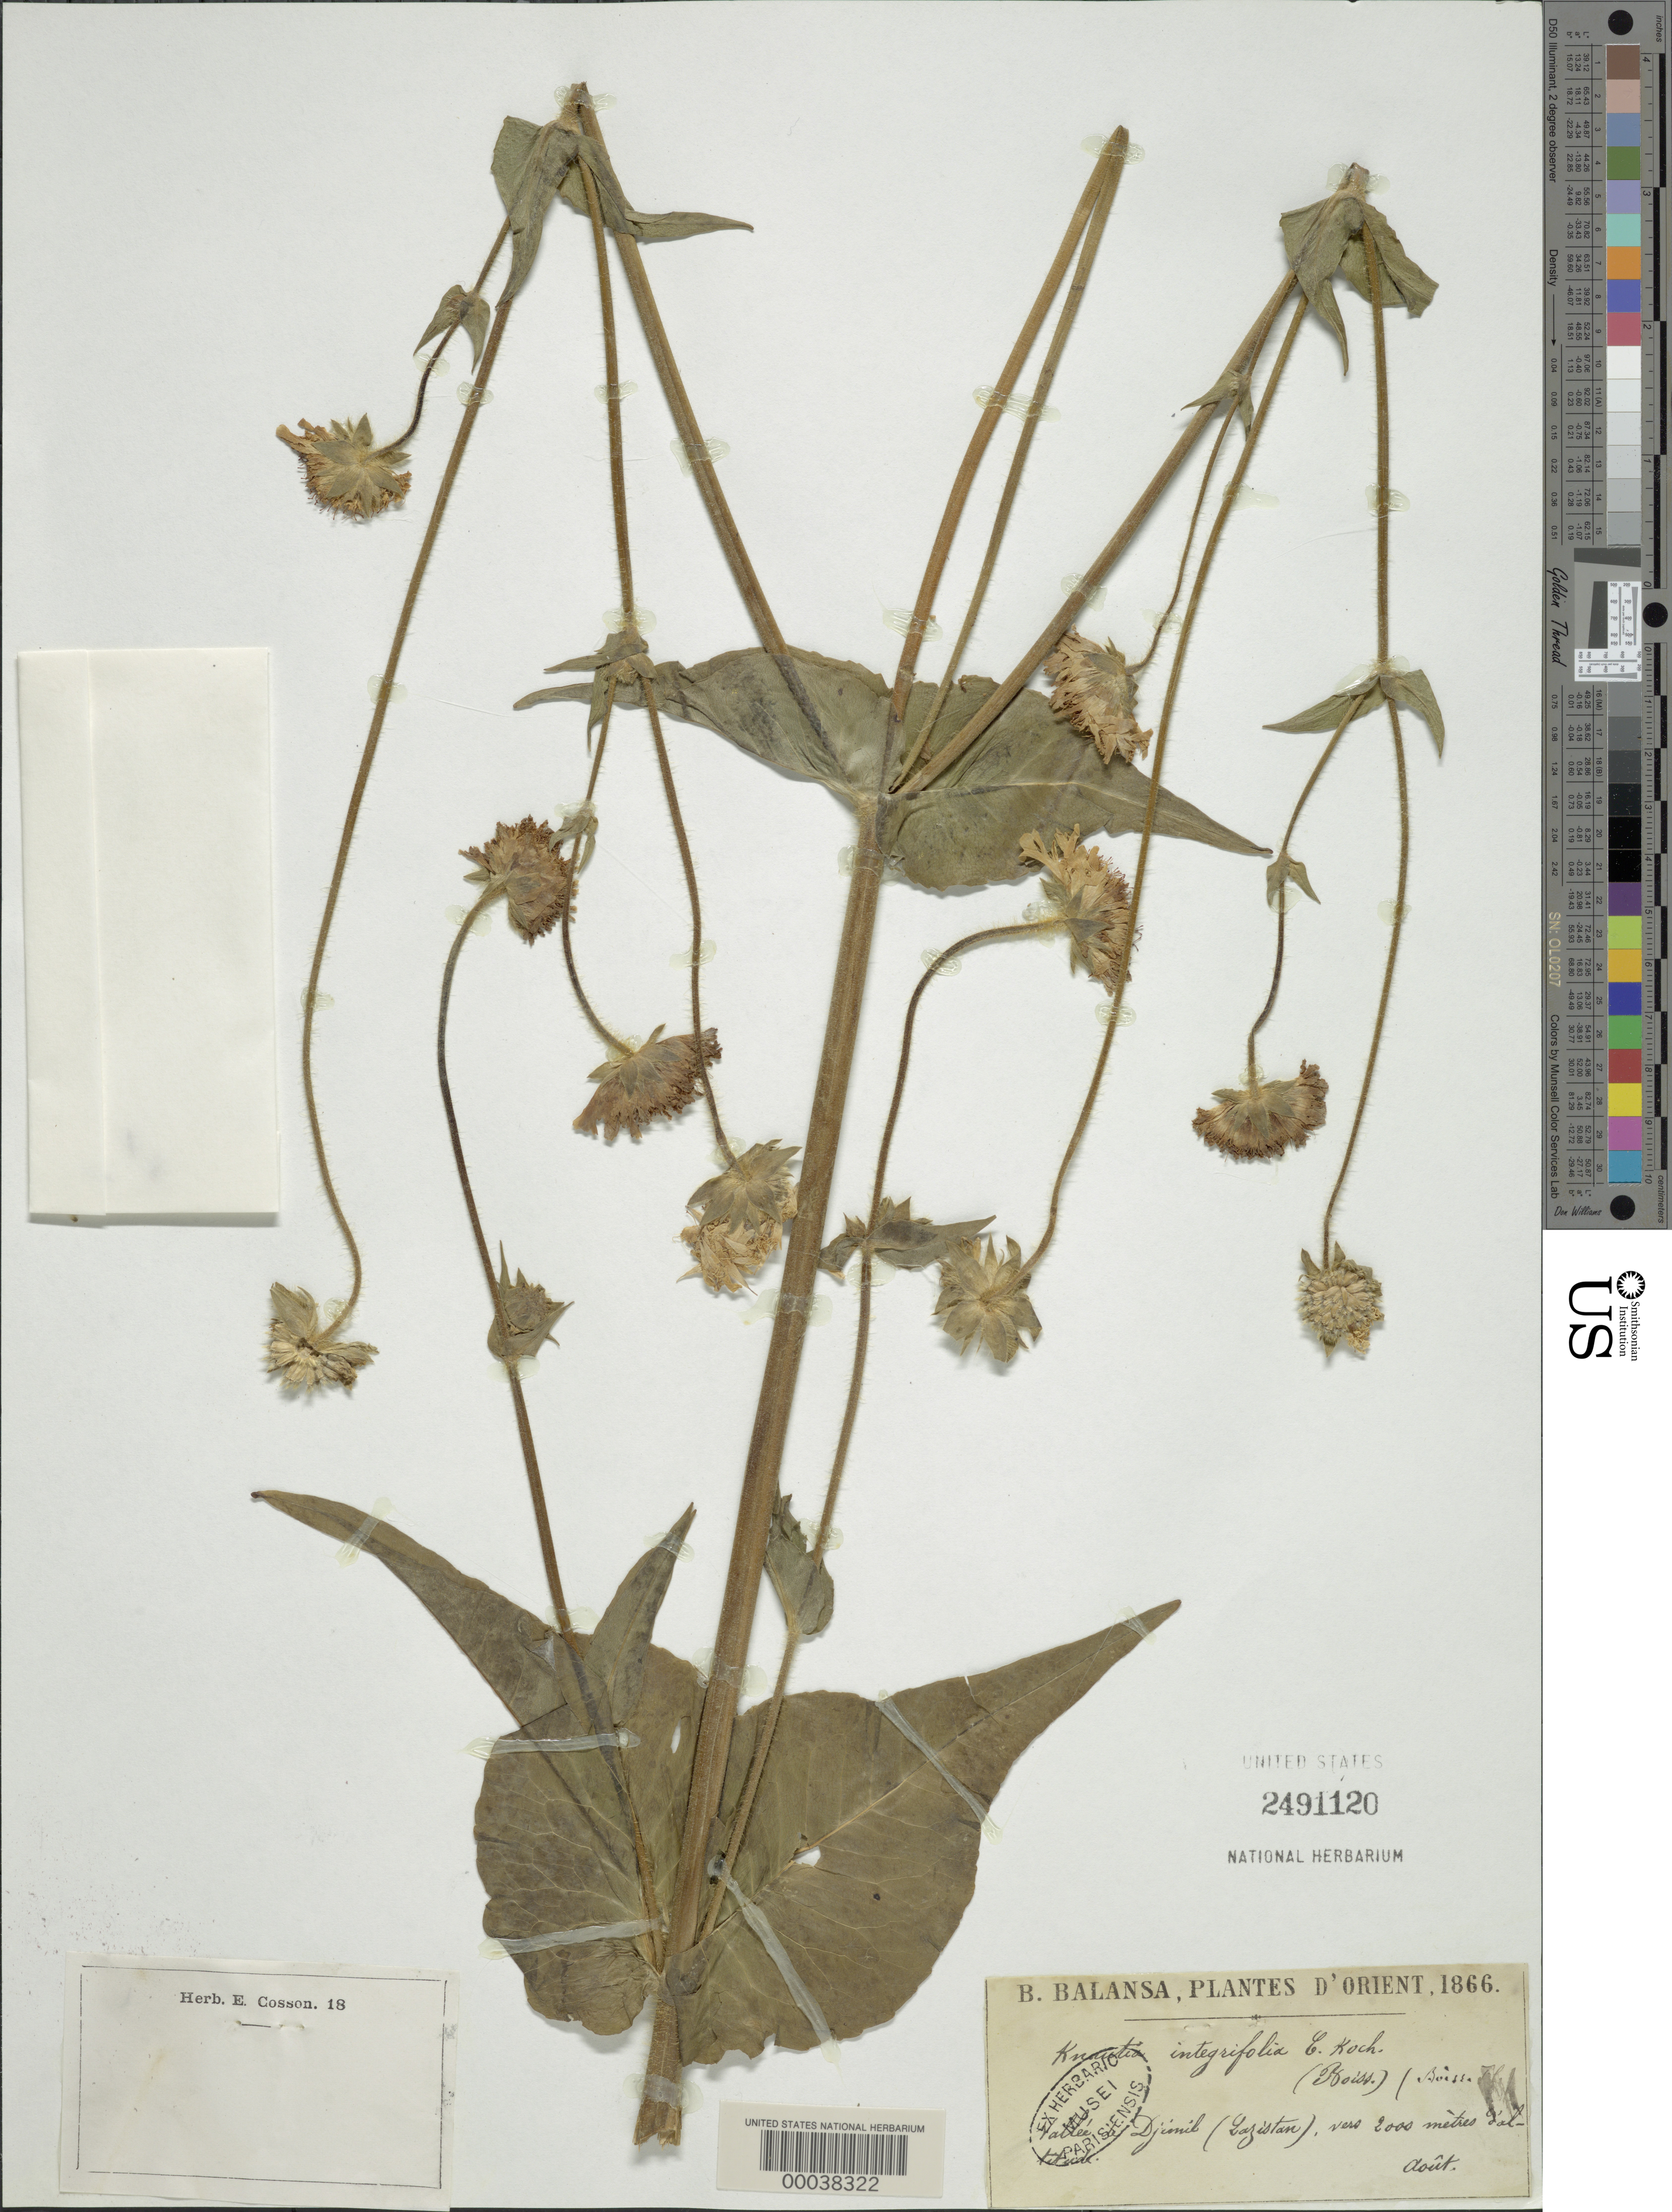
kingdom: Plantae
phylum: Tracheophyta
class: Magnoliopsida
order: Dipsacales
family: Caprifoliaceae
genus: Knautia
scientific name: Knautia integrifolia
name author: Bertero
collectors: B. Balansa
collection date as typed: Aug 1866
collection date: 1866-08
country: Turkey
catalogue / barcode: US 2491120